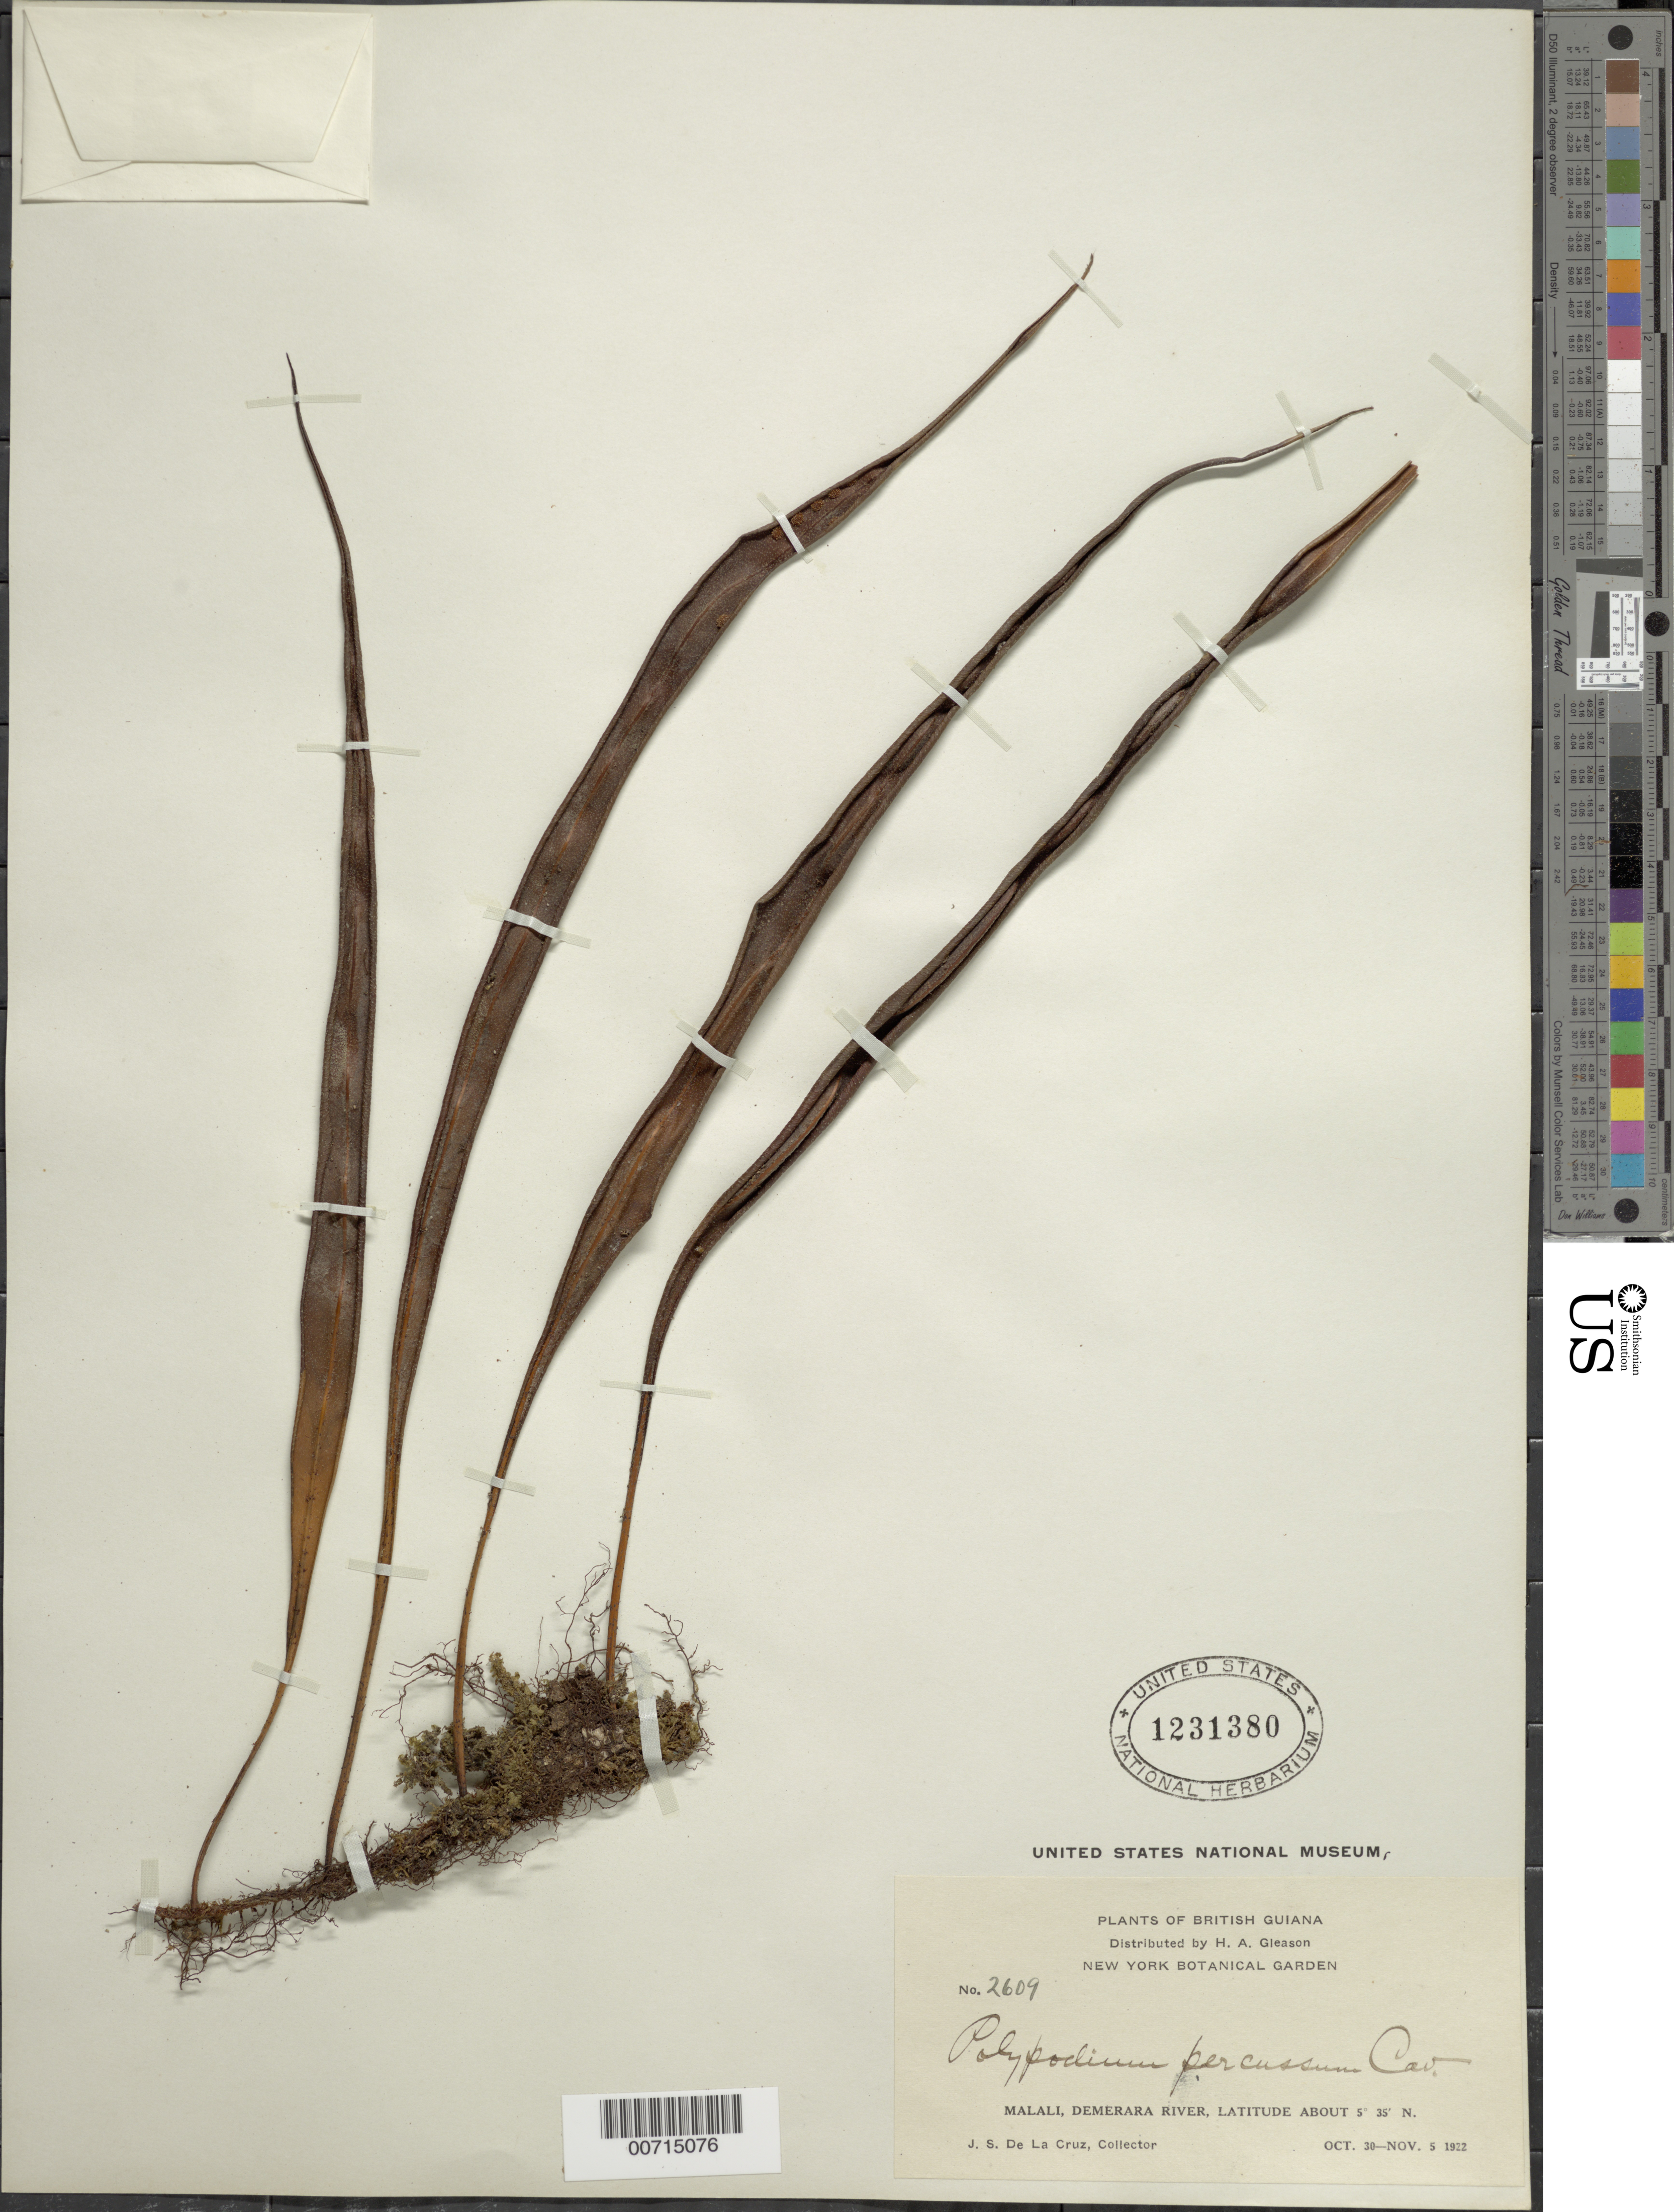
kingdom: Plantae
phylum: Tracheophyta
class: Polypodiopsida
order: Polypodiales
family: Polypodiaceae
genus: Microgramma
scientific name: Microgramma percussa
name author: (Cav.) de la Sota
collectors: J. S. de la Cruz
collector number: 2609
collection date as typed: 30-Oct-22 to 5-Nov-22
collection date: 1922-10-30/1922-11-05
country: Guyana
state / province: U. Demerara-Berbice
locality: Malali, Demerara R.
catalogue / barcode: US 1231380